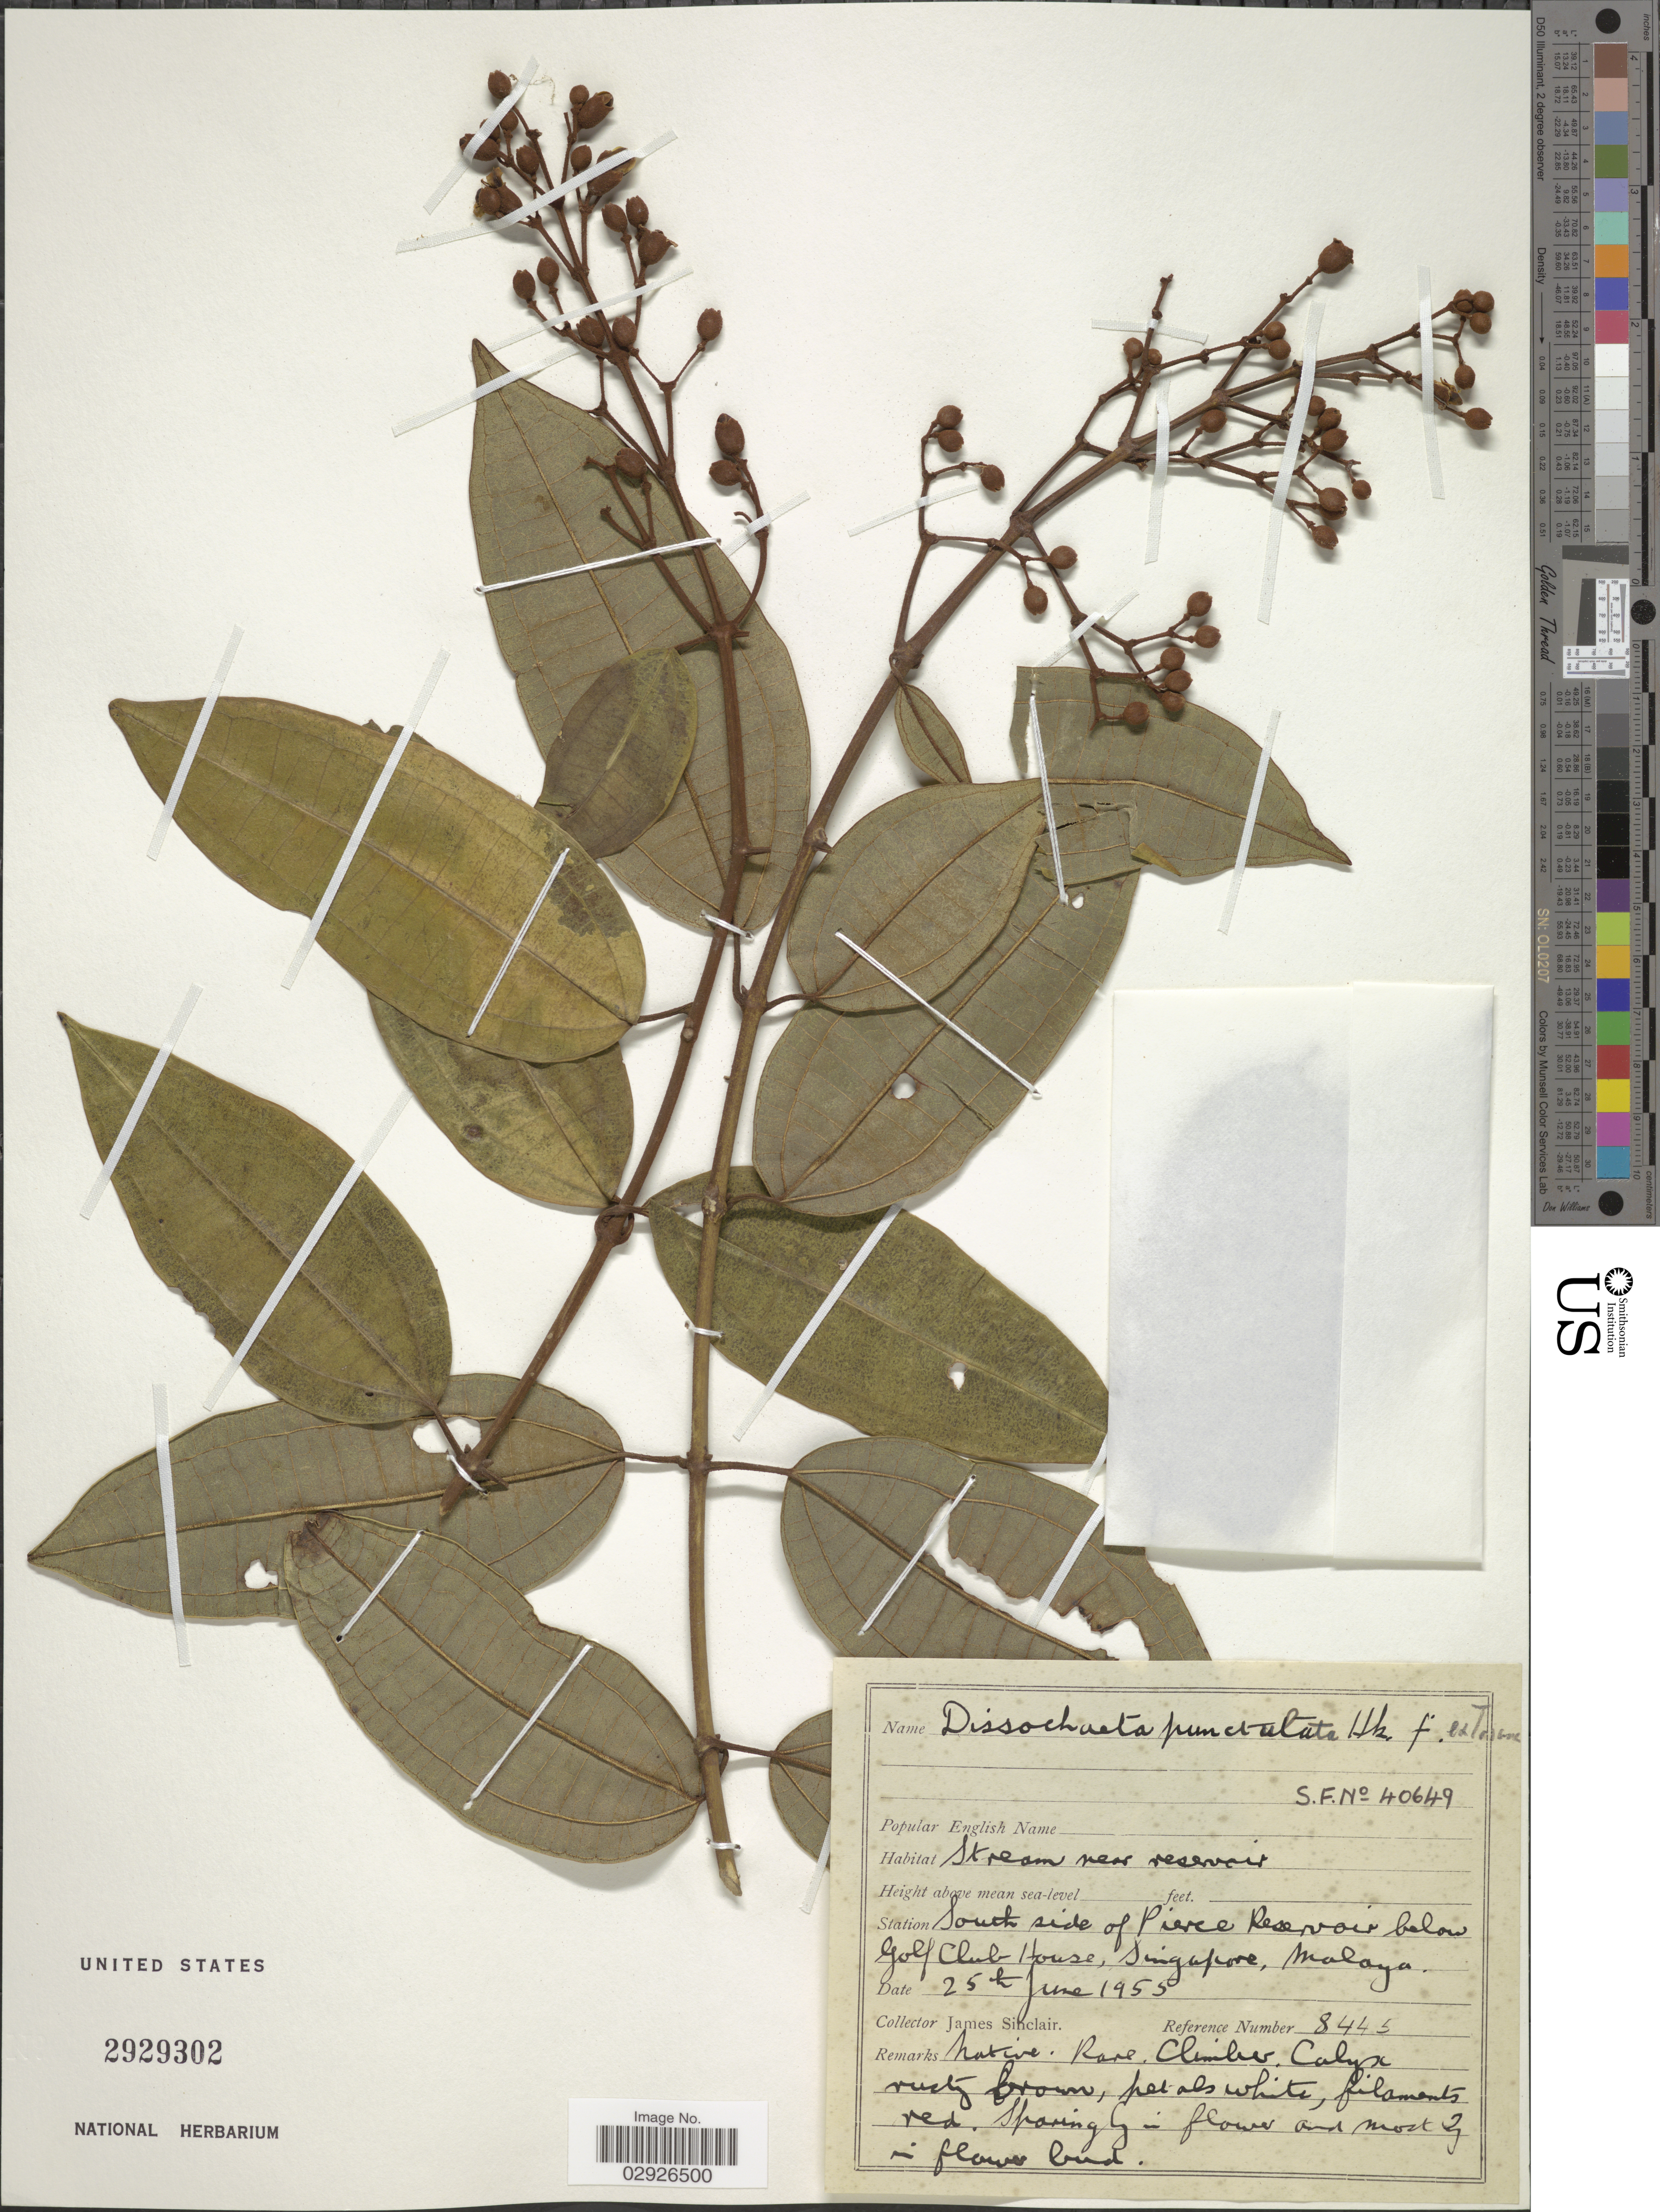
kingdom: Plantae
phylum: Tracheophyta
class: Magnoliopsida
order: Myrtales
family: Melastomataceae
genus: Dissochaeta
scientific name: Dissochaeta punctulata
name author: Hook. f. ex Triana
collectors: J. Sinclair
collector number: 8445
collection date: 1955-06-25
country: Singapore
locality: Station South side of Pierce Reservoir below Golf Club House, Malaya.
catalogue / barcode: US 2929302